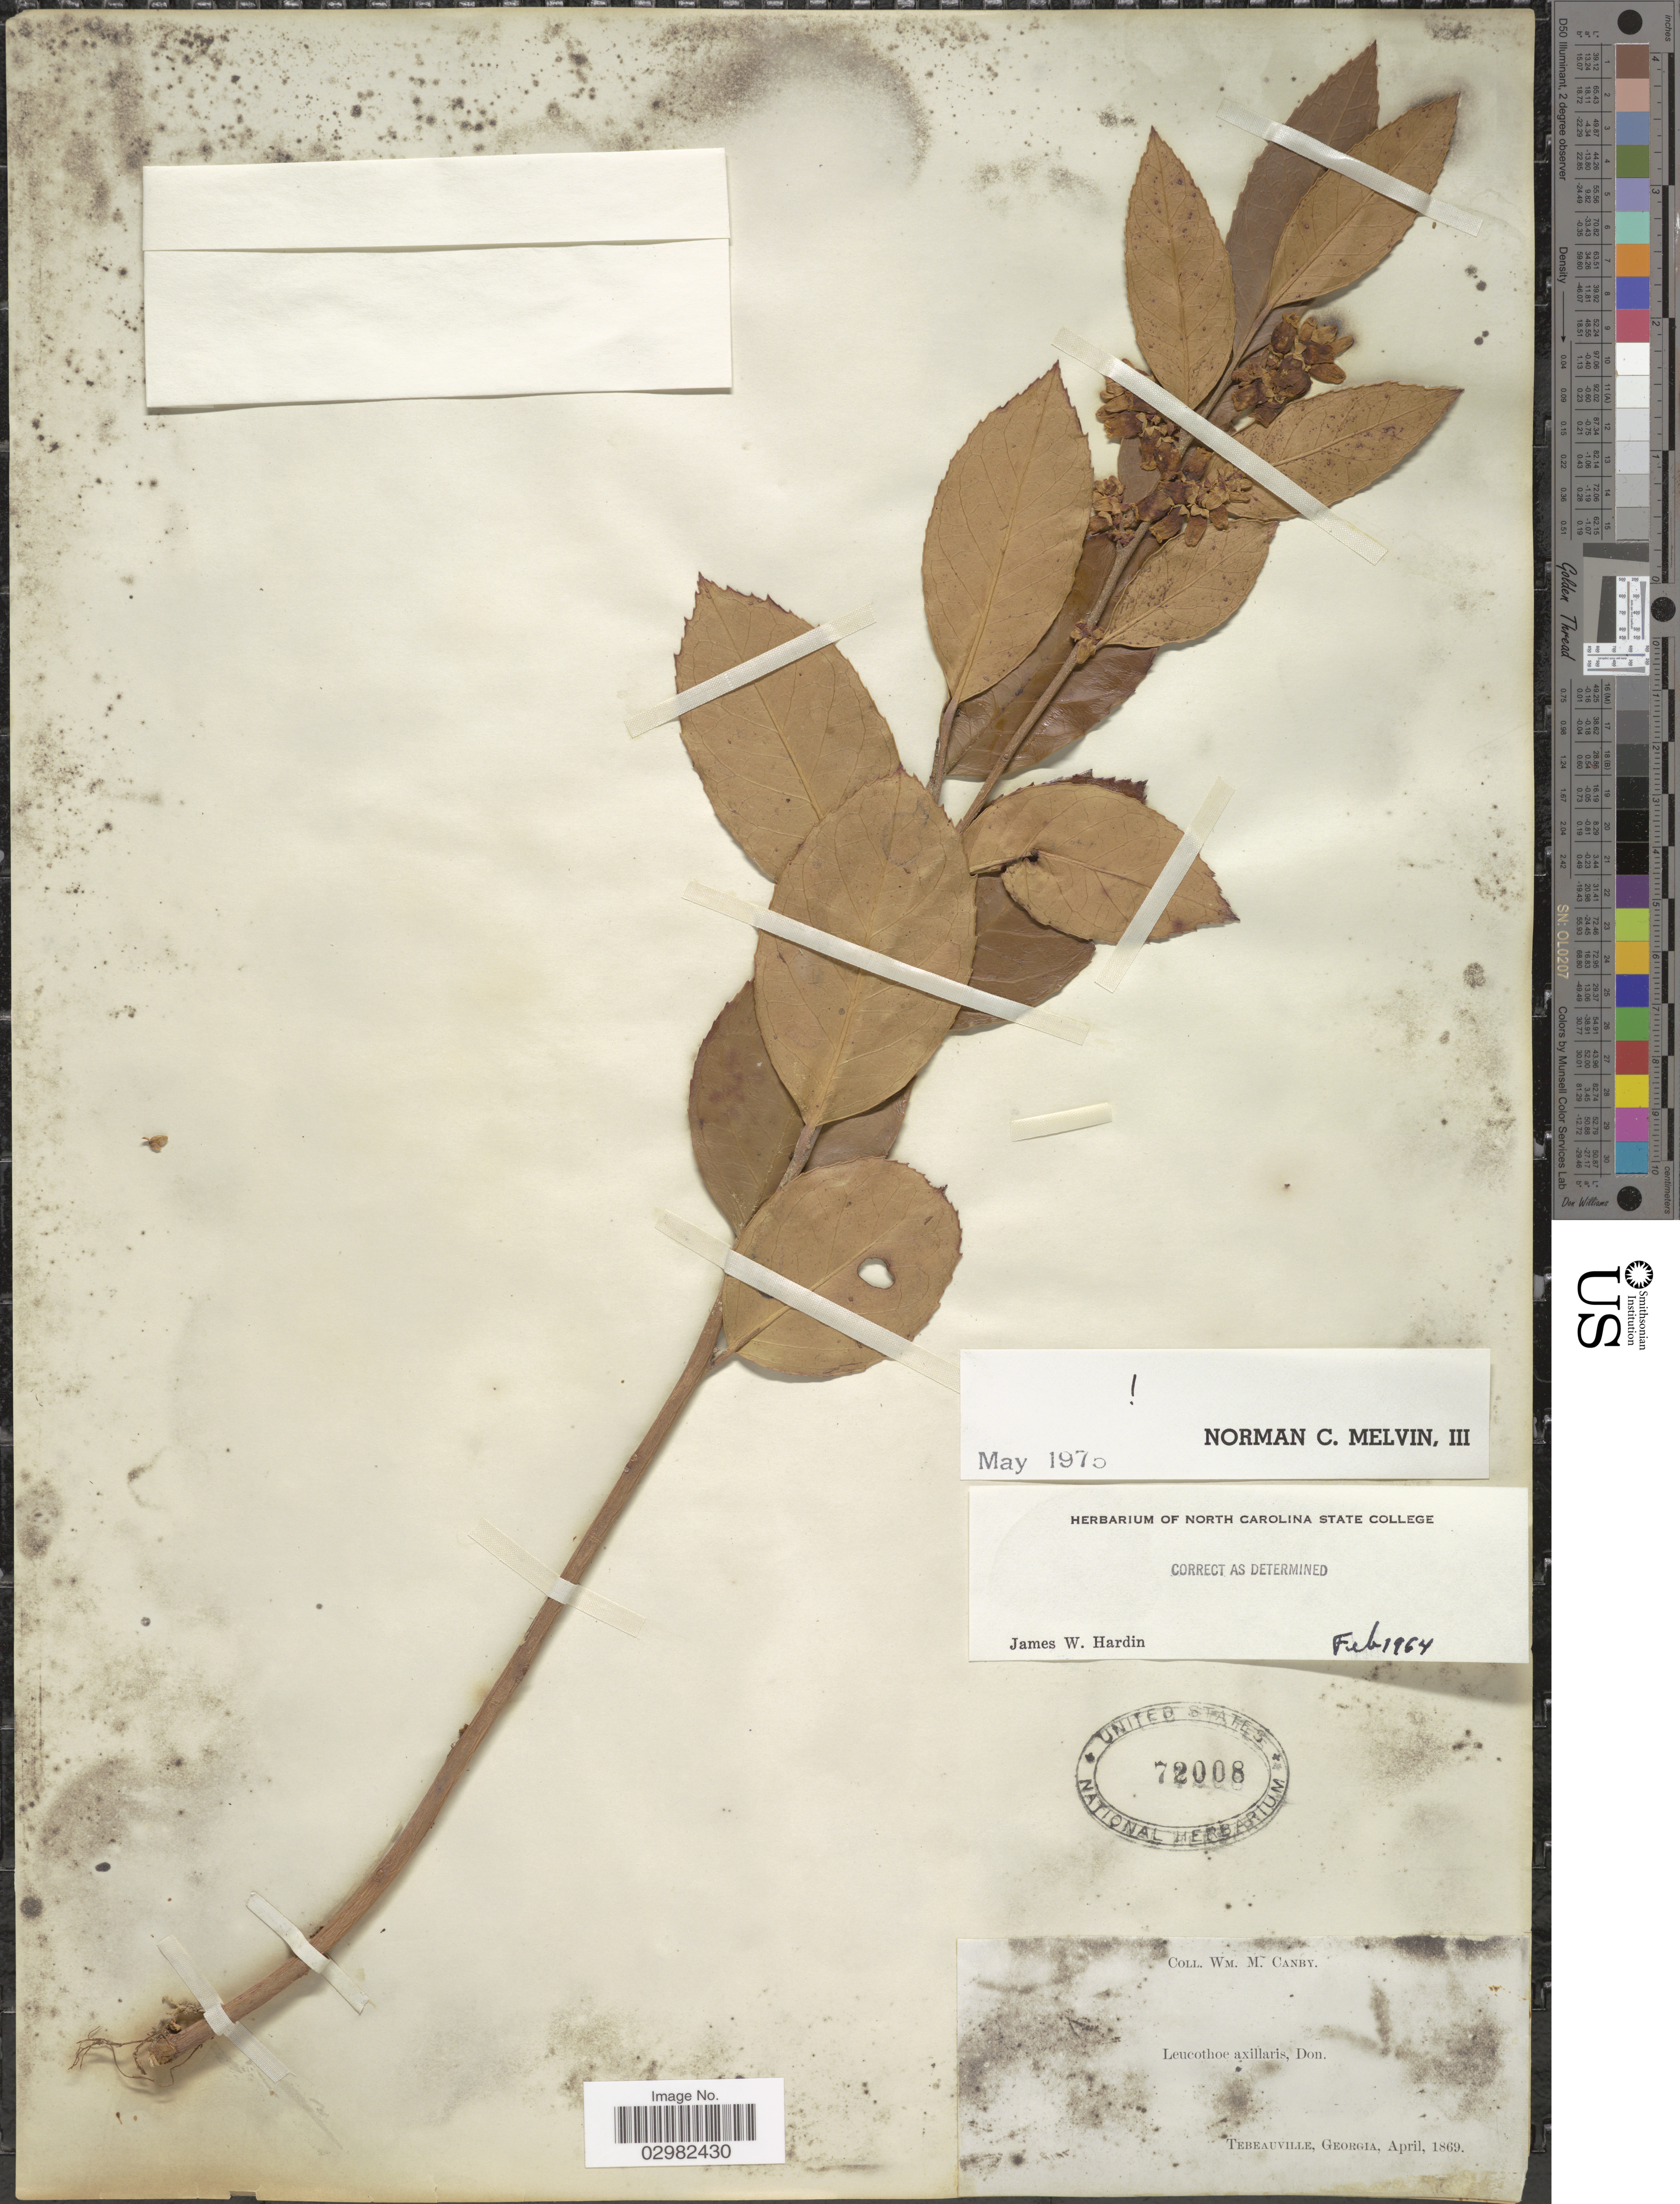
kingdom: Plantae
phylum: Tracheophyta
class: Magnoliopsida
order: Ericales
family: Ericaceae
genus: Leucothoe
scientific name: Leucothoë axillaris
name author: (Lam.) D. Don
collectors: W. Canby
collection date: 1869-04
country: United States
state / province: Georgia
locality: Tebeauville.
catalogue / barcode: US 72008